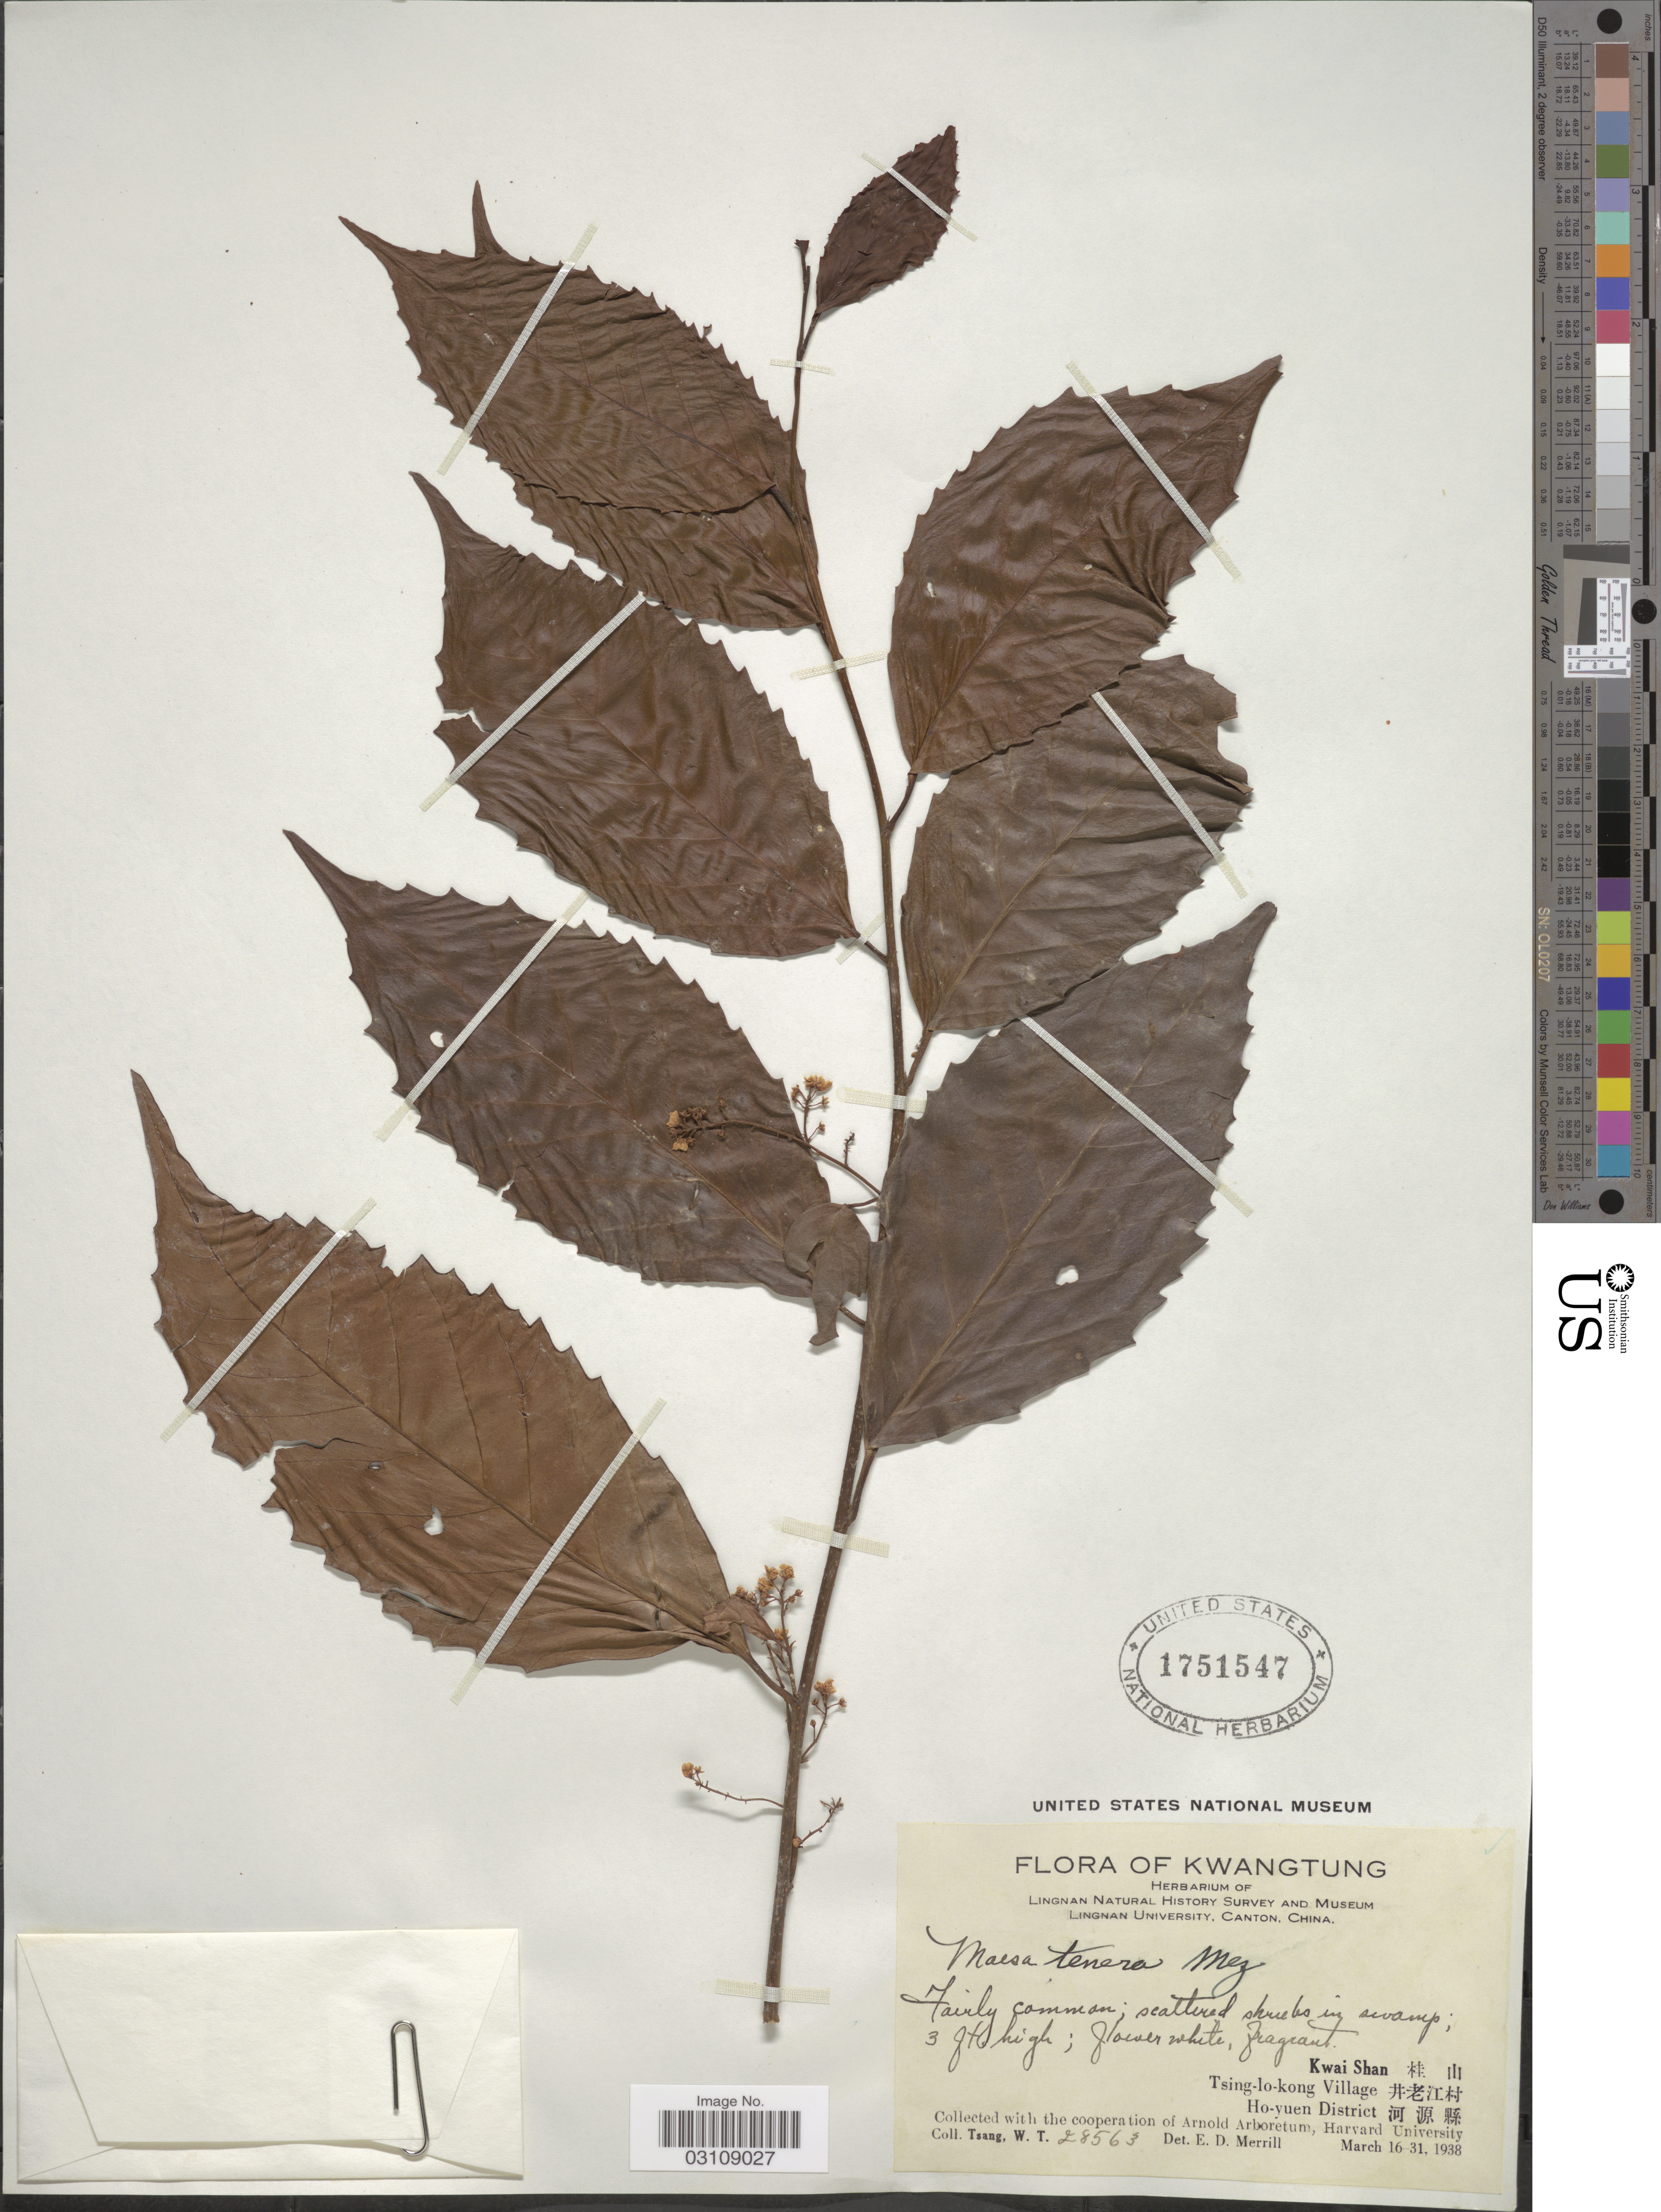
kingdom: Plantae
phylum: Tracheophyta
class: Magnoliopsida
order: Ericales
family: Primulaceae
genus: Maesa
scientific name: Maesa tenera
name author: Mez in Engl.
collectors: W. T. Tsang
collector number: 28563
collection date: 1938-03-16/1938-03-31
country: China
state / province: Guangdong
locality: Kwangtung, Kwai Shan X, Tsing-lo-kong Village X, Ho-yuen District X.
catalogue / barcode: US 1751547